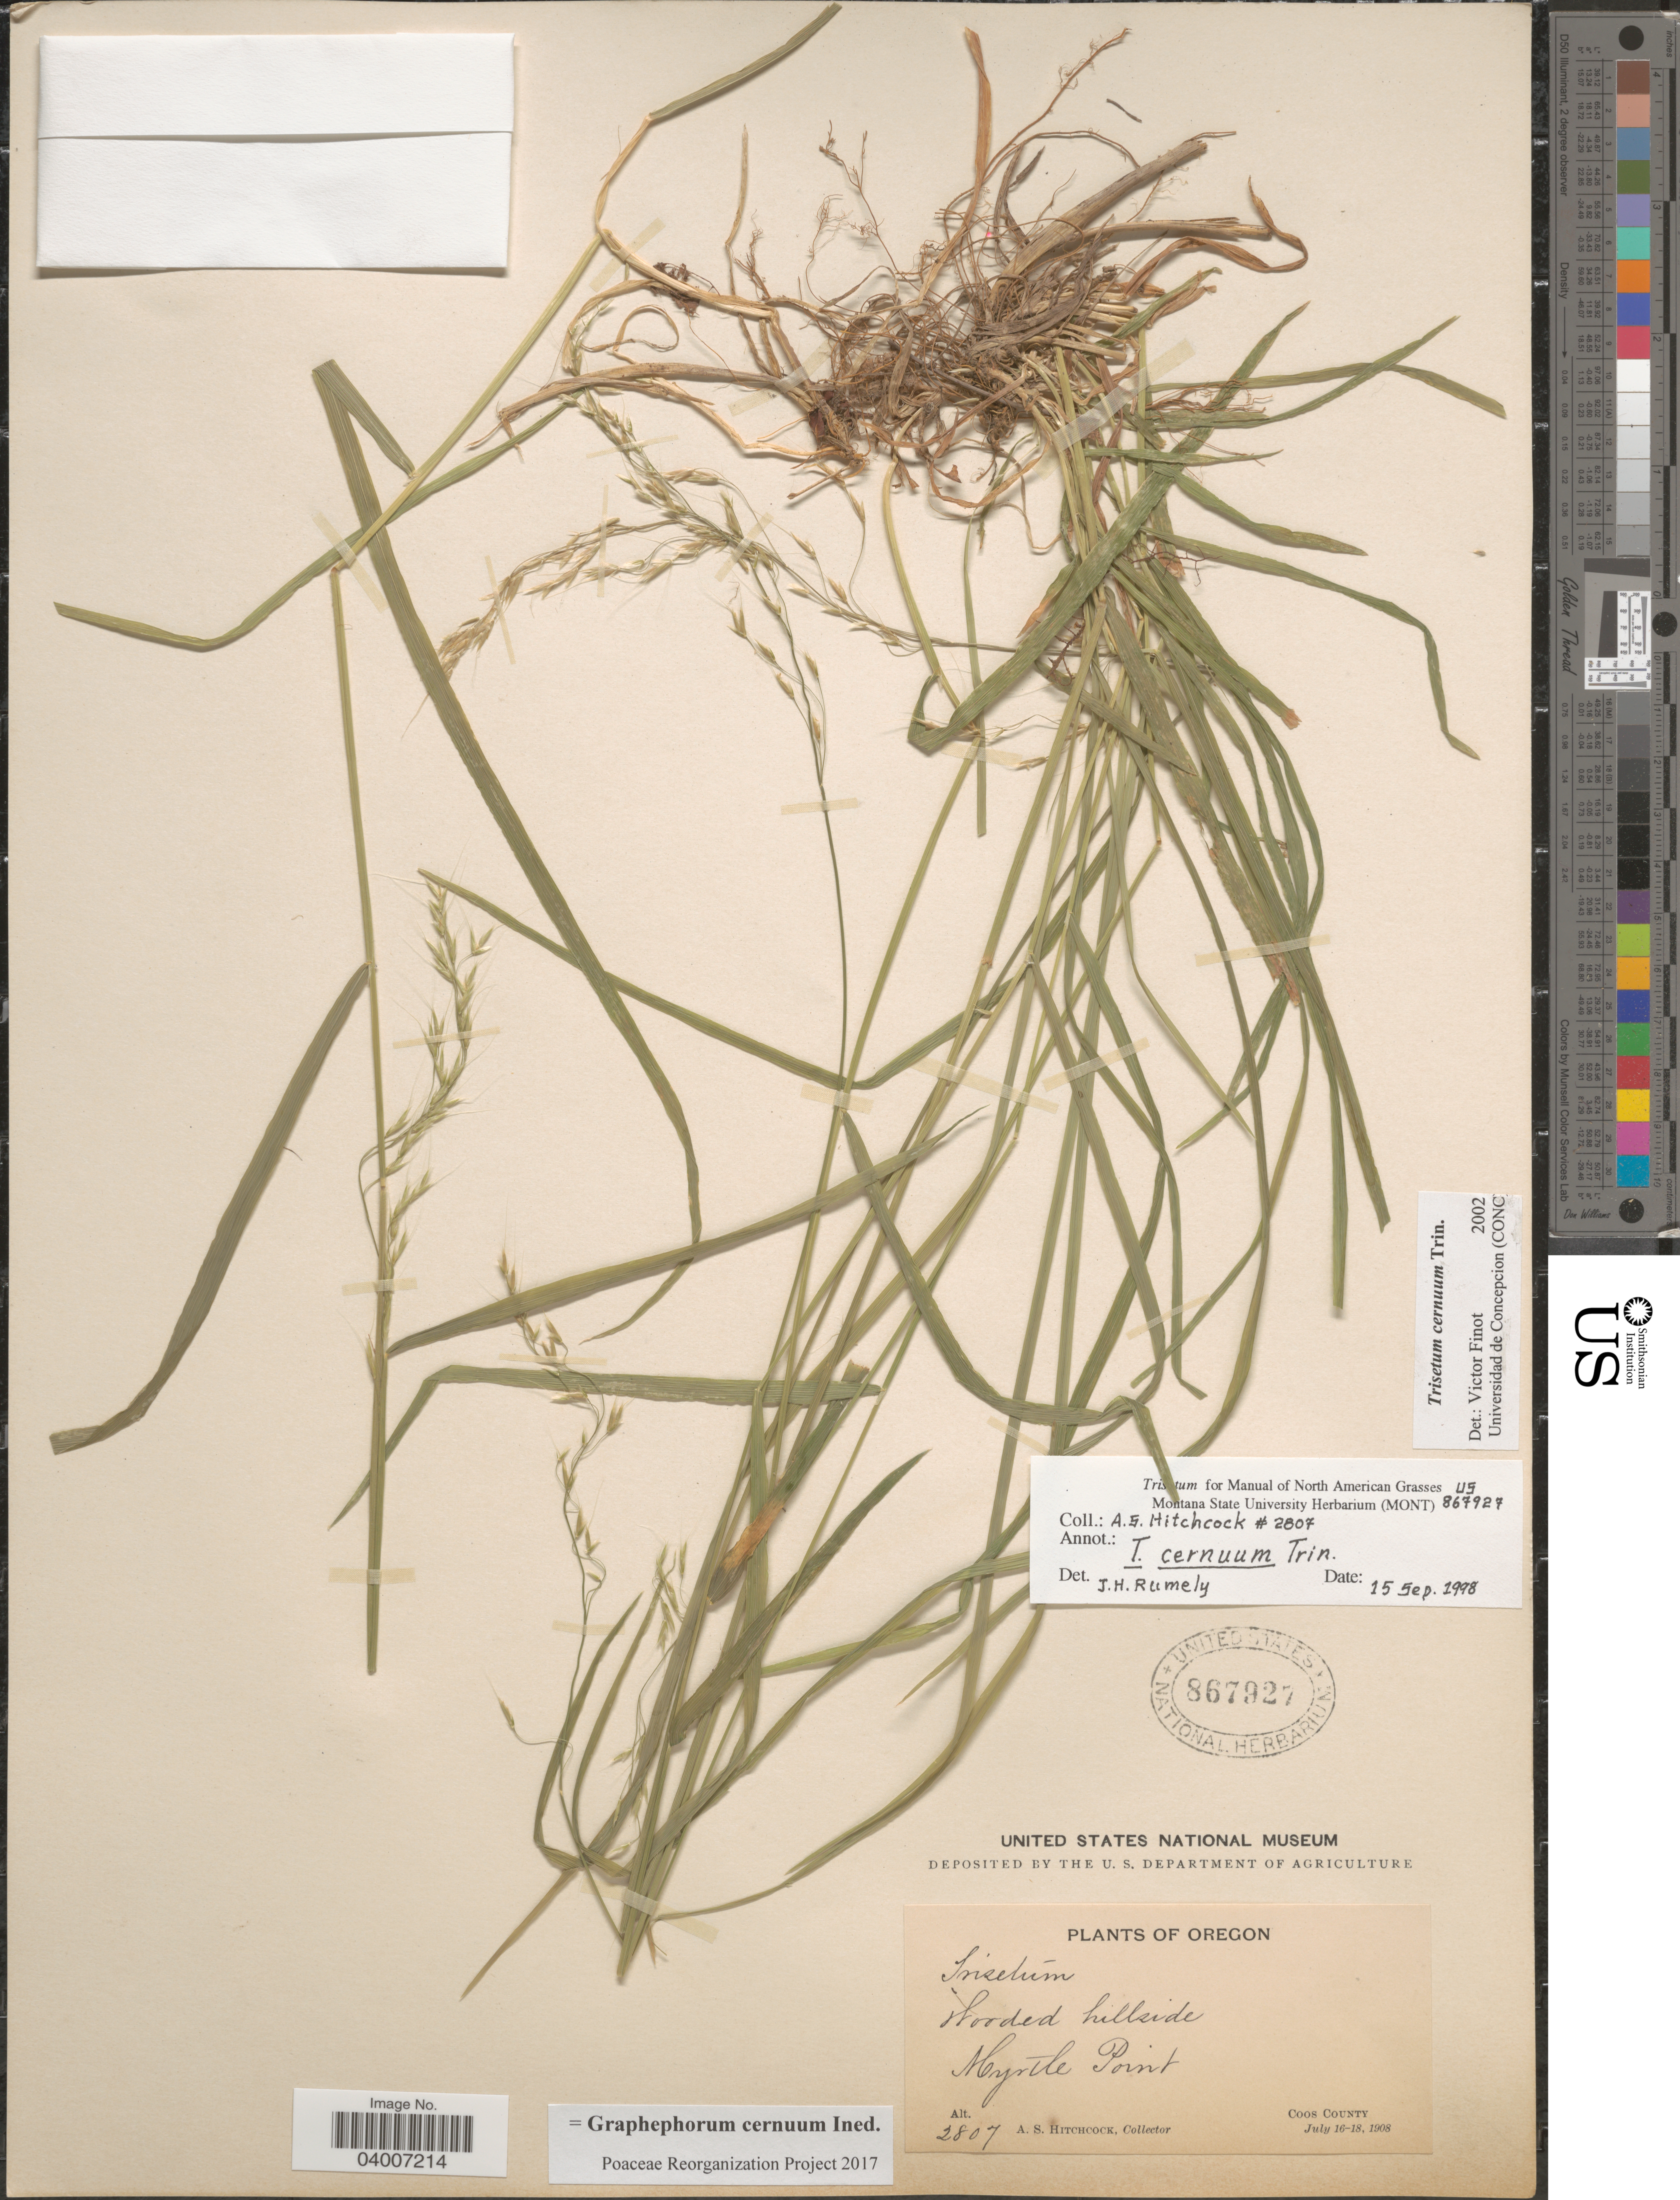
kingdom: Plantae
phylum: Tracheophyta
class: Liliopsida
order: Poales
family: Poaceae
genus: Graphephorum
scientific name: Graphephorum cernuum ined.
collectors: A. S. Hitchcock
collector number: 2807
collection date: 1908-07-16/1908-07-18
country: United States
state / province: Oregon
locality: Wooded hillside. Myrtle Point. Coos County.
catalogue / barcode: US 867927